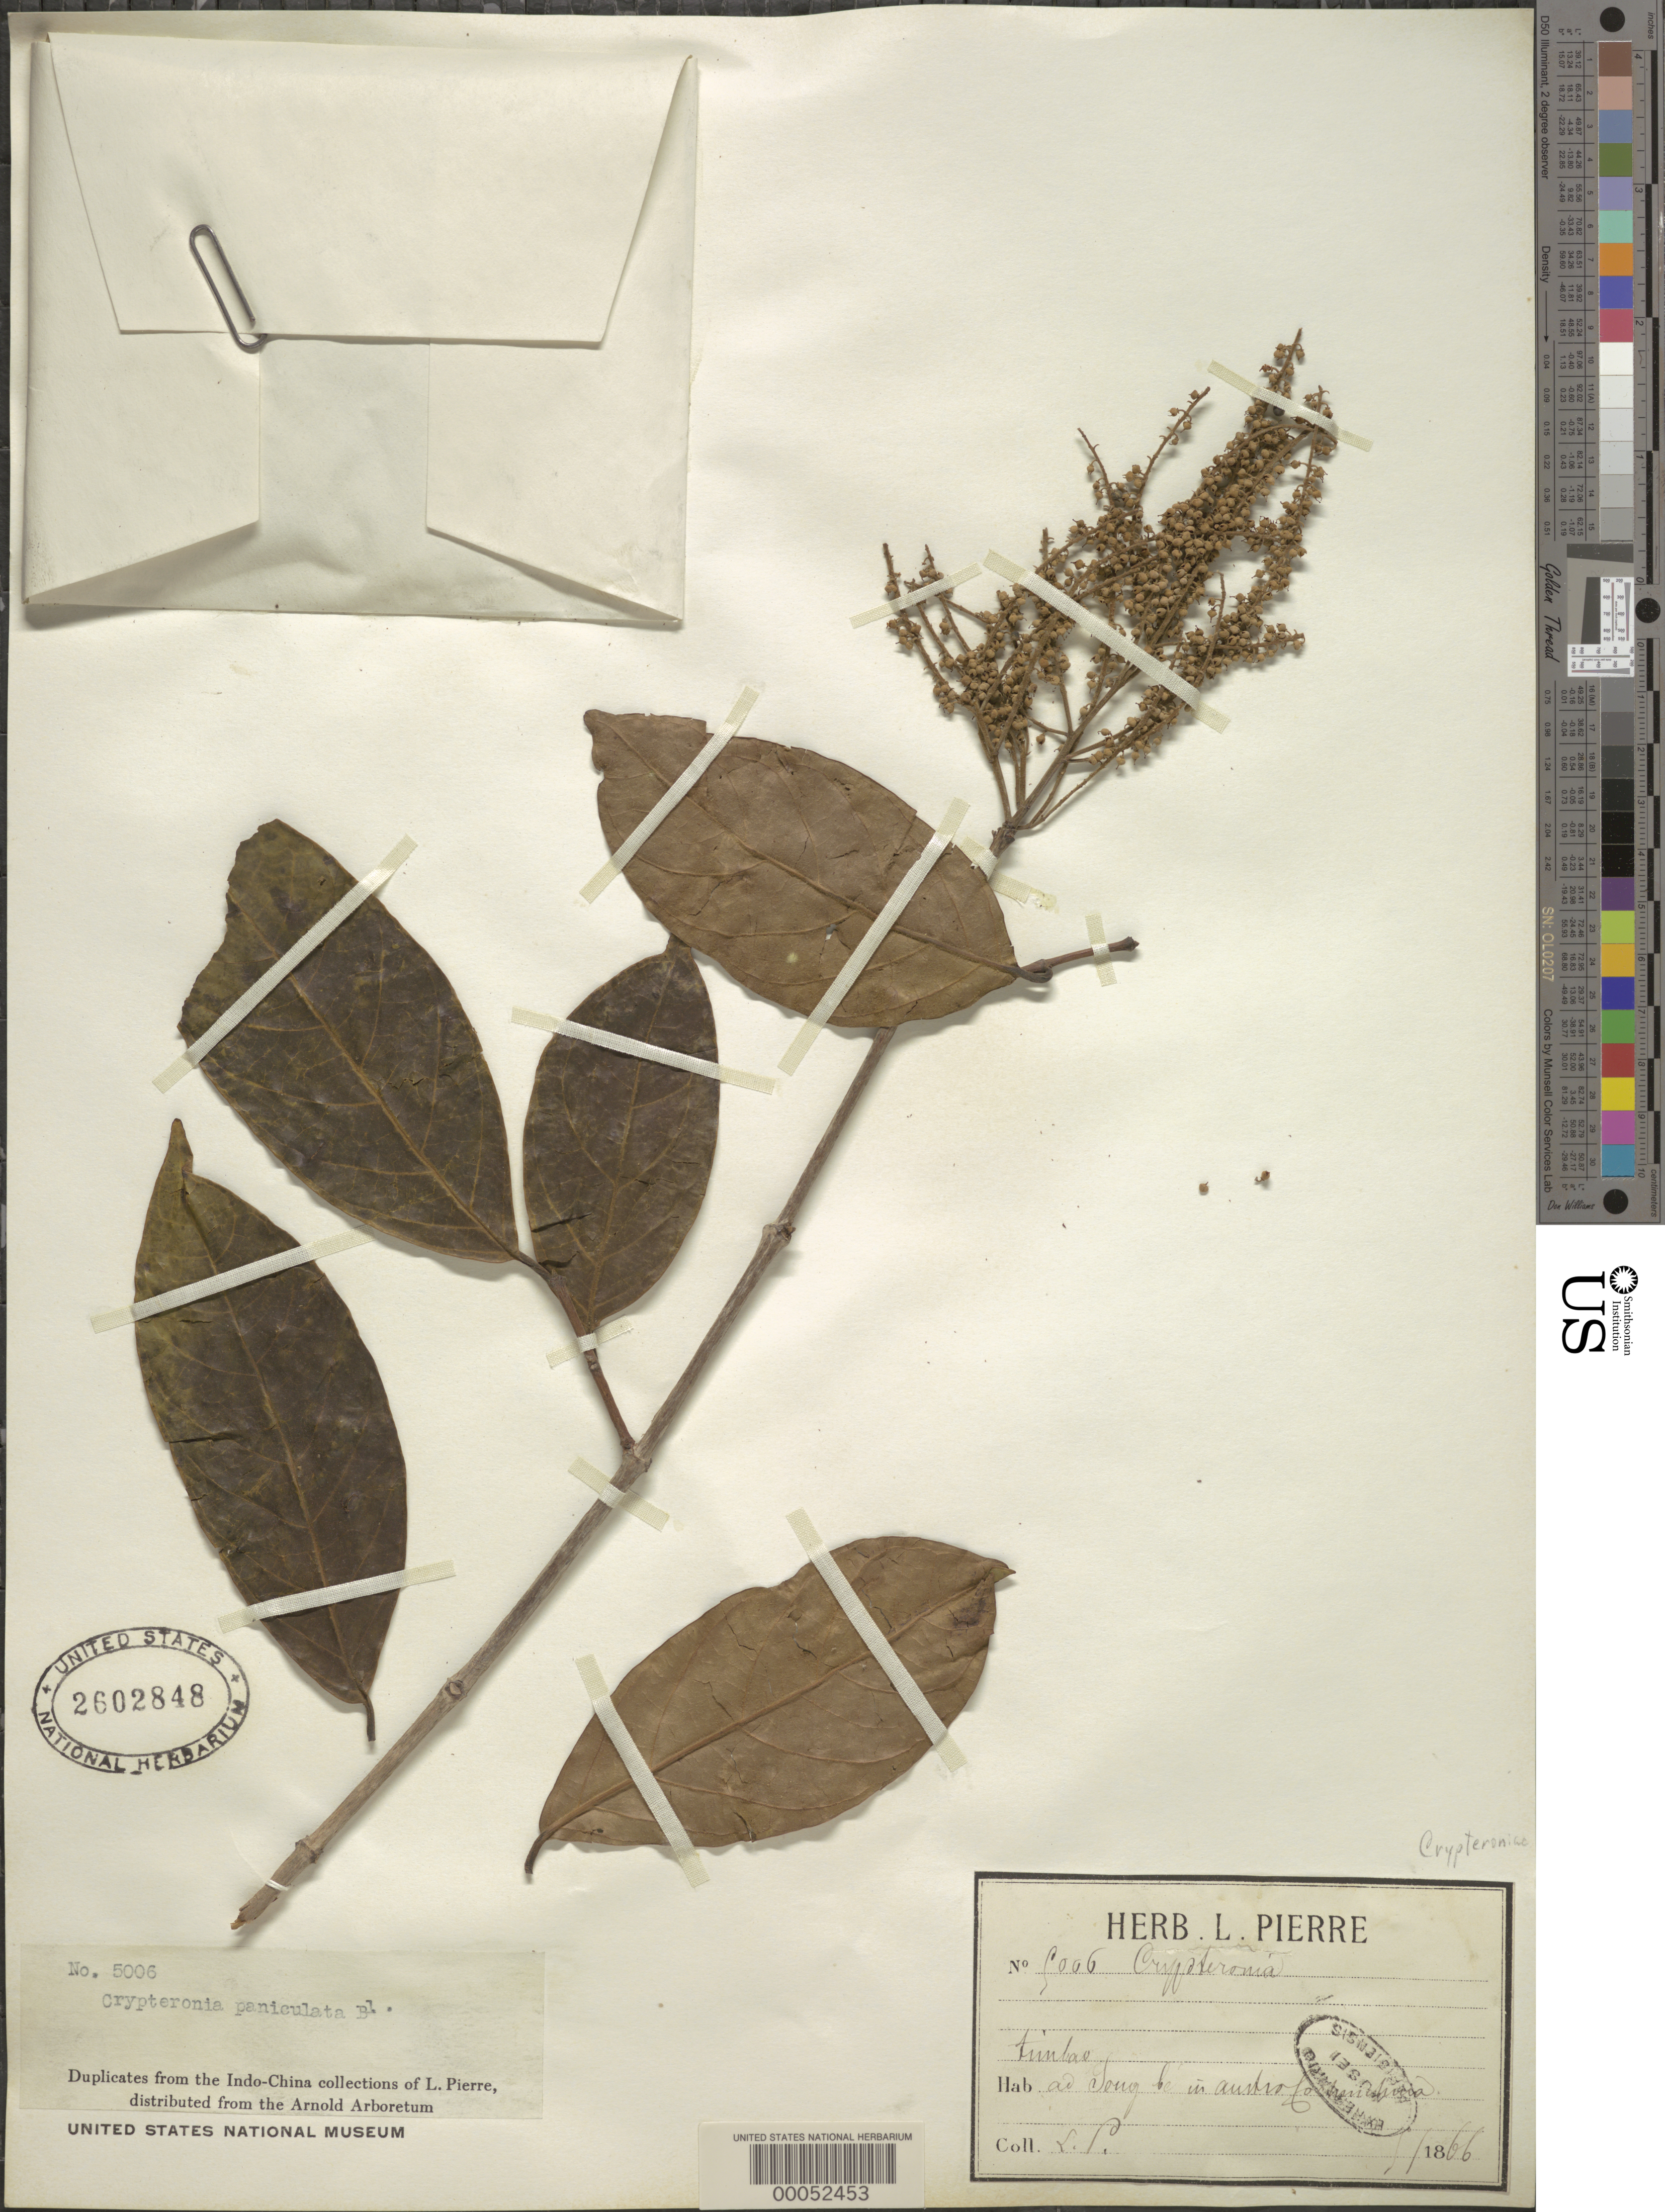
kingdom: Plantae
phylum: Tracheophyta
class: Magnoliopsida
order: Myrtales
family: Crypteroniaceae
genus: Crypteronia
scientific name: Crypteronia paniculata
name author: Blume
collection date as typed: Nov 1866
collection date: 1866-11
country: Panama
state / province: Chiriquí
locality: Around San Felix.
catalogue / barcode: US 2602848